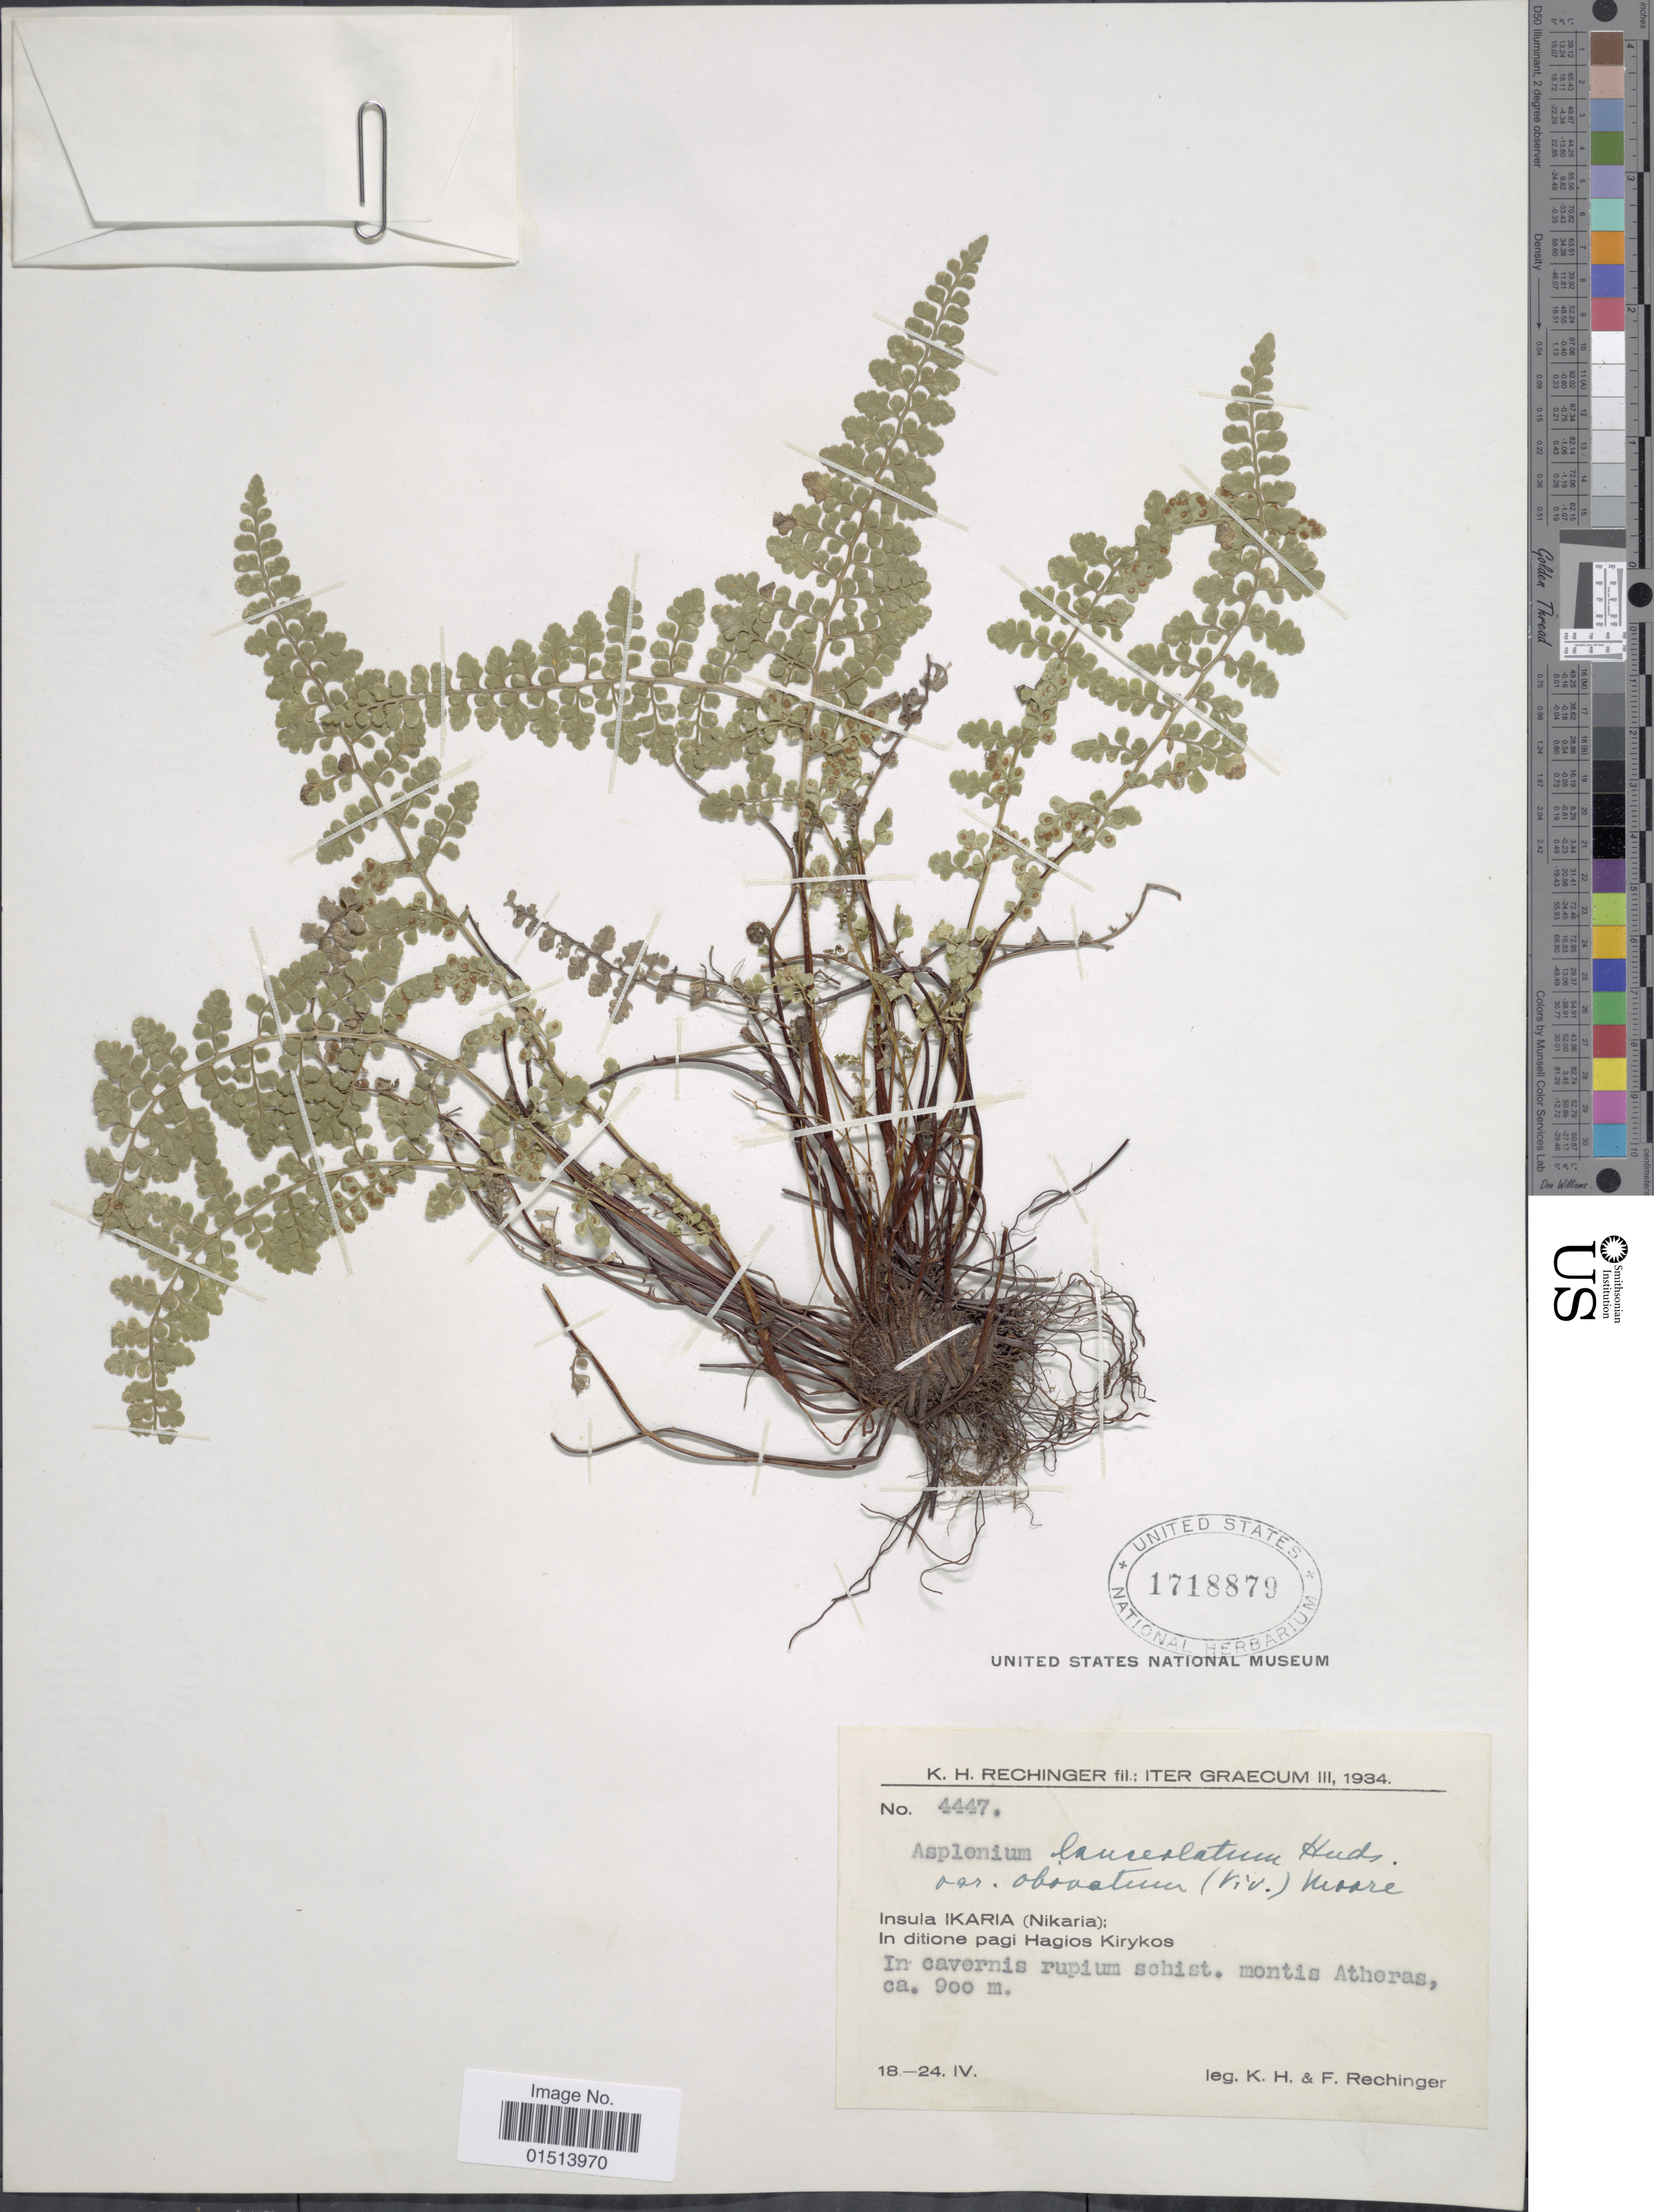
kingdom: Plantae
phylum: Tracheophyta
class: Polypodiopsida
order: Polypodiales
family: Aspleniaceae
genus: Asplenium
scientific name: Asplenium obovatum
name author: Viv.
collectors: K. H. Rechinger & F. Rechinger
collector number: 447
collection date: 1934-04-18/1934-04-24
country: Greece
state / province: North Aegean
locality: Insula Ikaria (Nikaria): in ditione pagi Hagios Kirykos, in cavernis rupium schist, montis Atheras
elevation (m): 900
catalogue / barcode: US 1718879